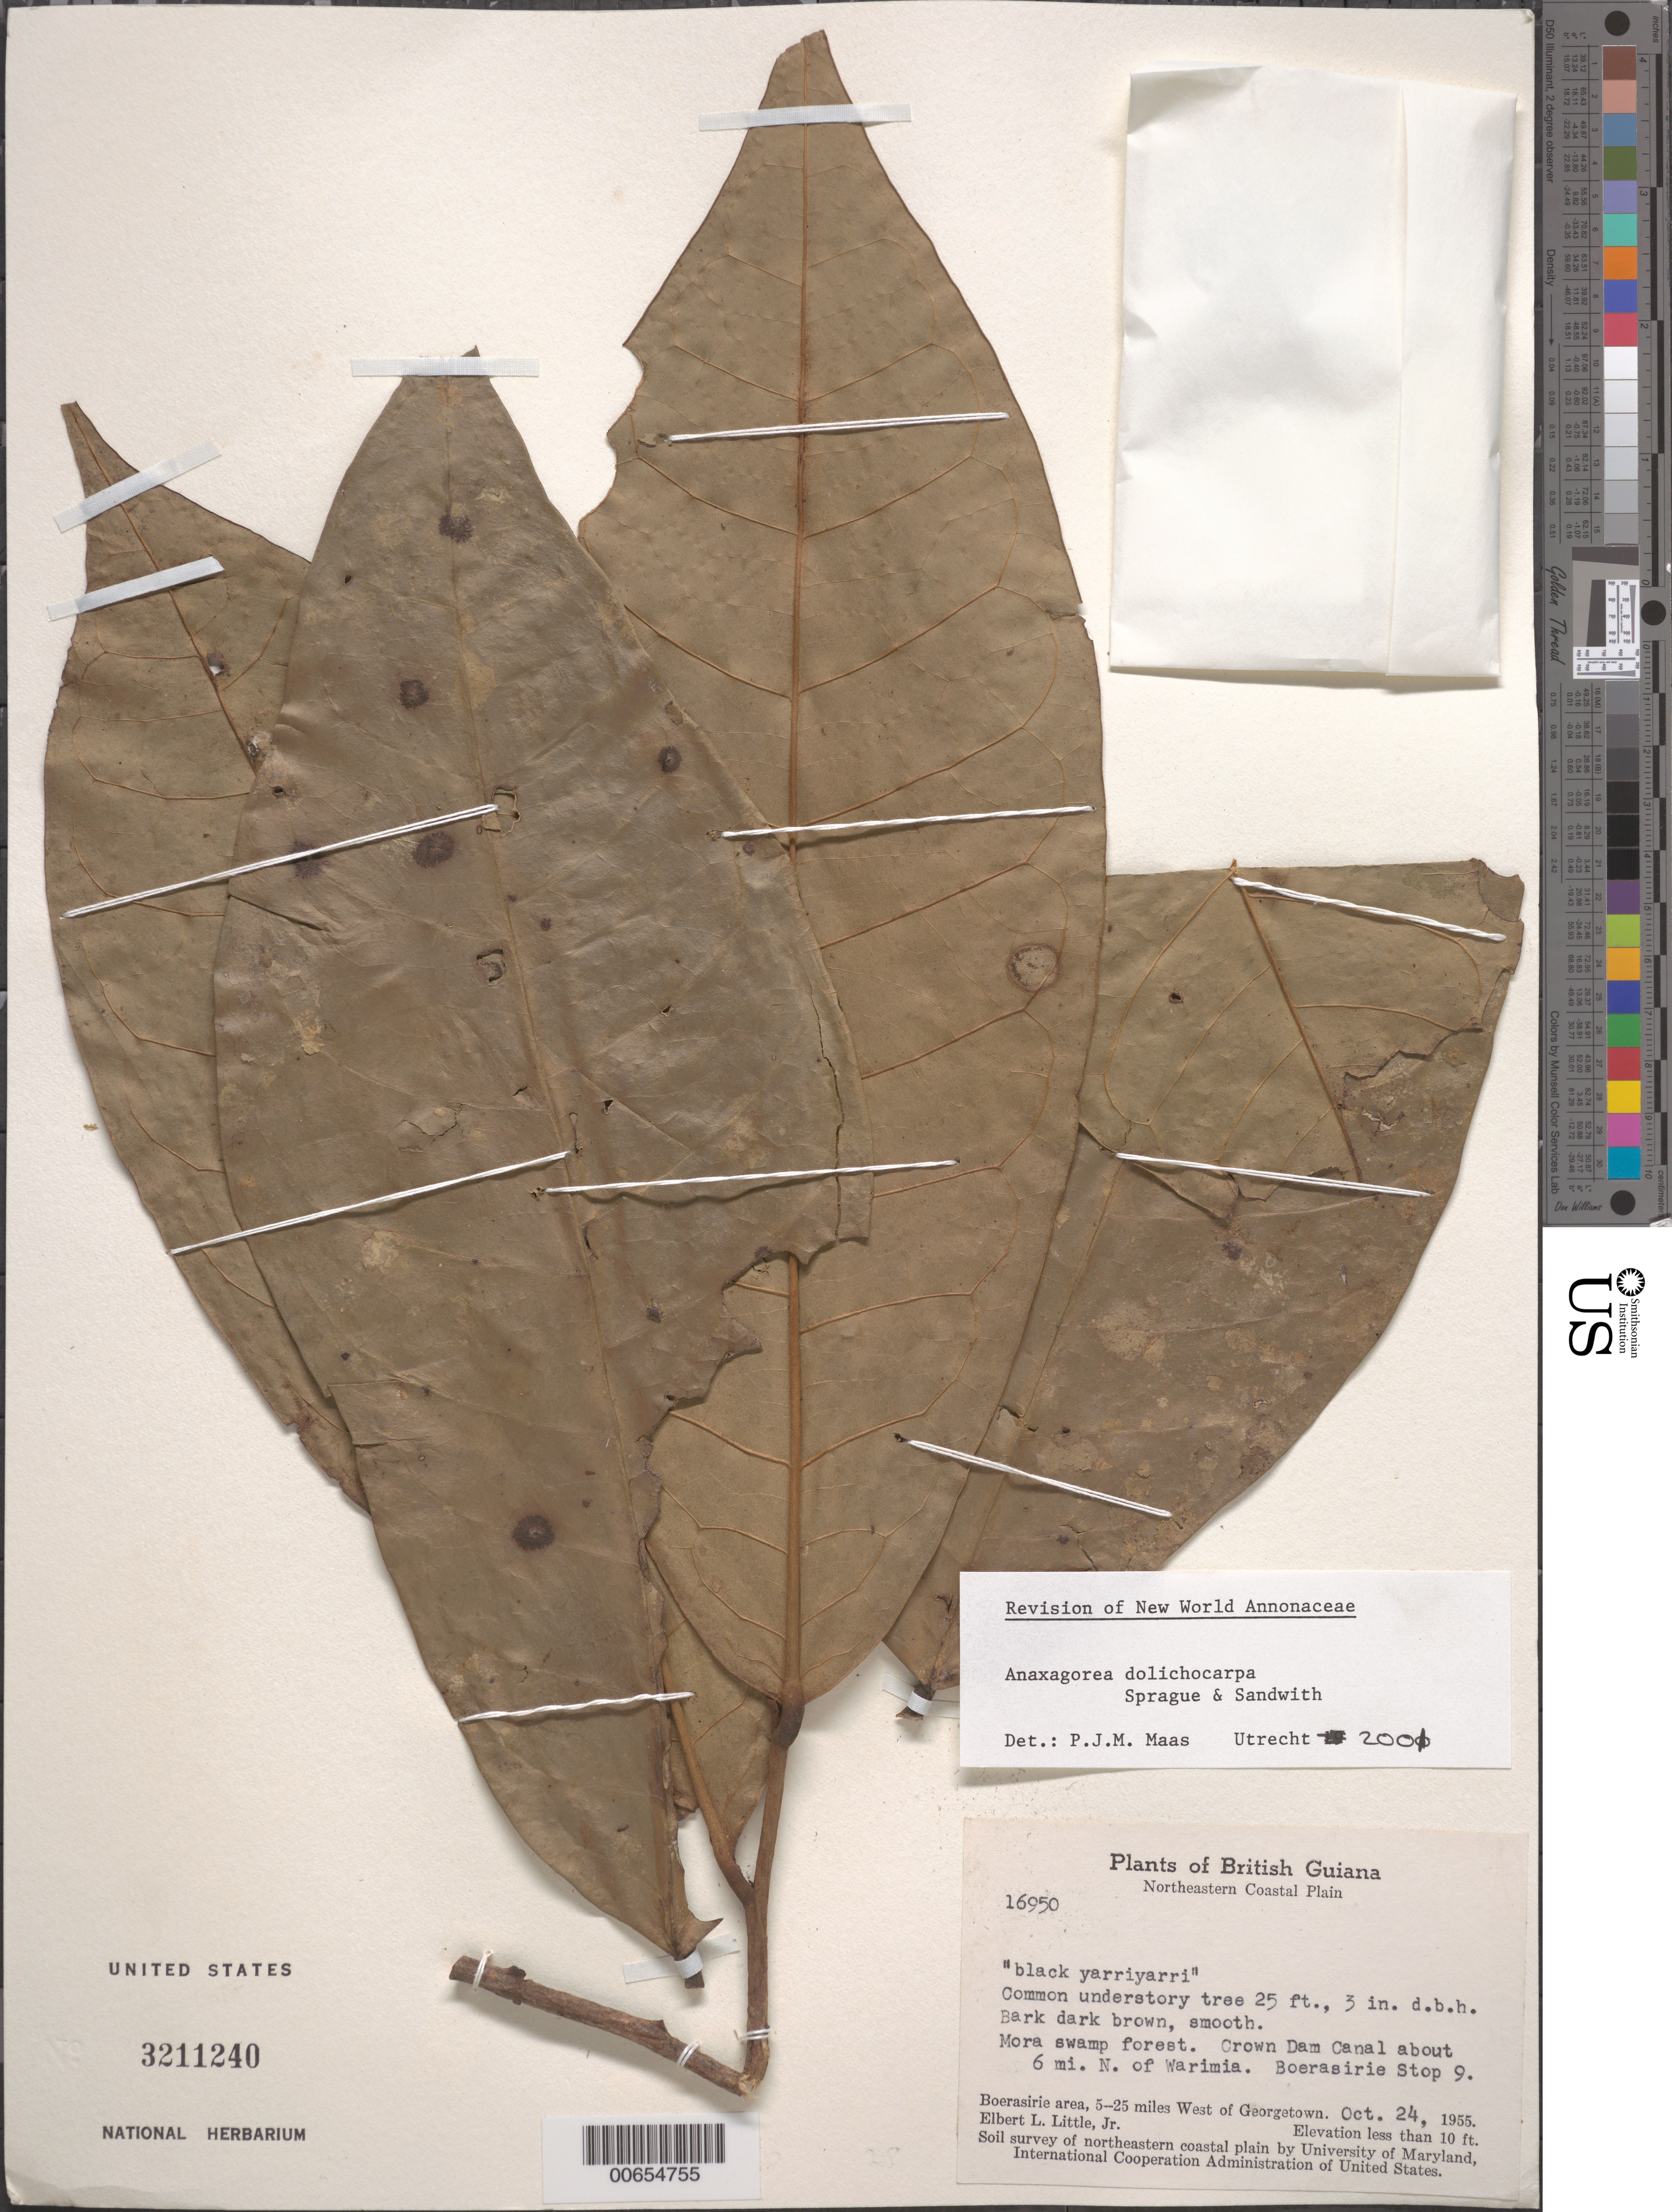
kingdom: Plantae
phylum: Tracheophyta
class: Magnoliopsida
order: Magnoliales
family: Annonaceae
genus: Anaxagorea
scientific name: Anaxagorea dolichocarpa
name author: Sprague & Sandwith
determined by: Maas, Paul J. M.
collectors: E. L. Little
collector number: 16950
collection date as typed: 24-Oct-55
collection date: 1955-10-24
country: Guyana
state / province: Essequibo Isl-W. Demerara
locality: Boerasirie area, 5-25 mi. W of Georgetown, Crown Dam Canal, 6 mi. N of Warimia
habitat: Mora swamp forest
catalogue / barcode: US 3211240